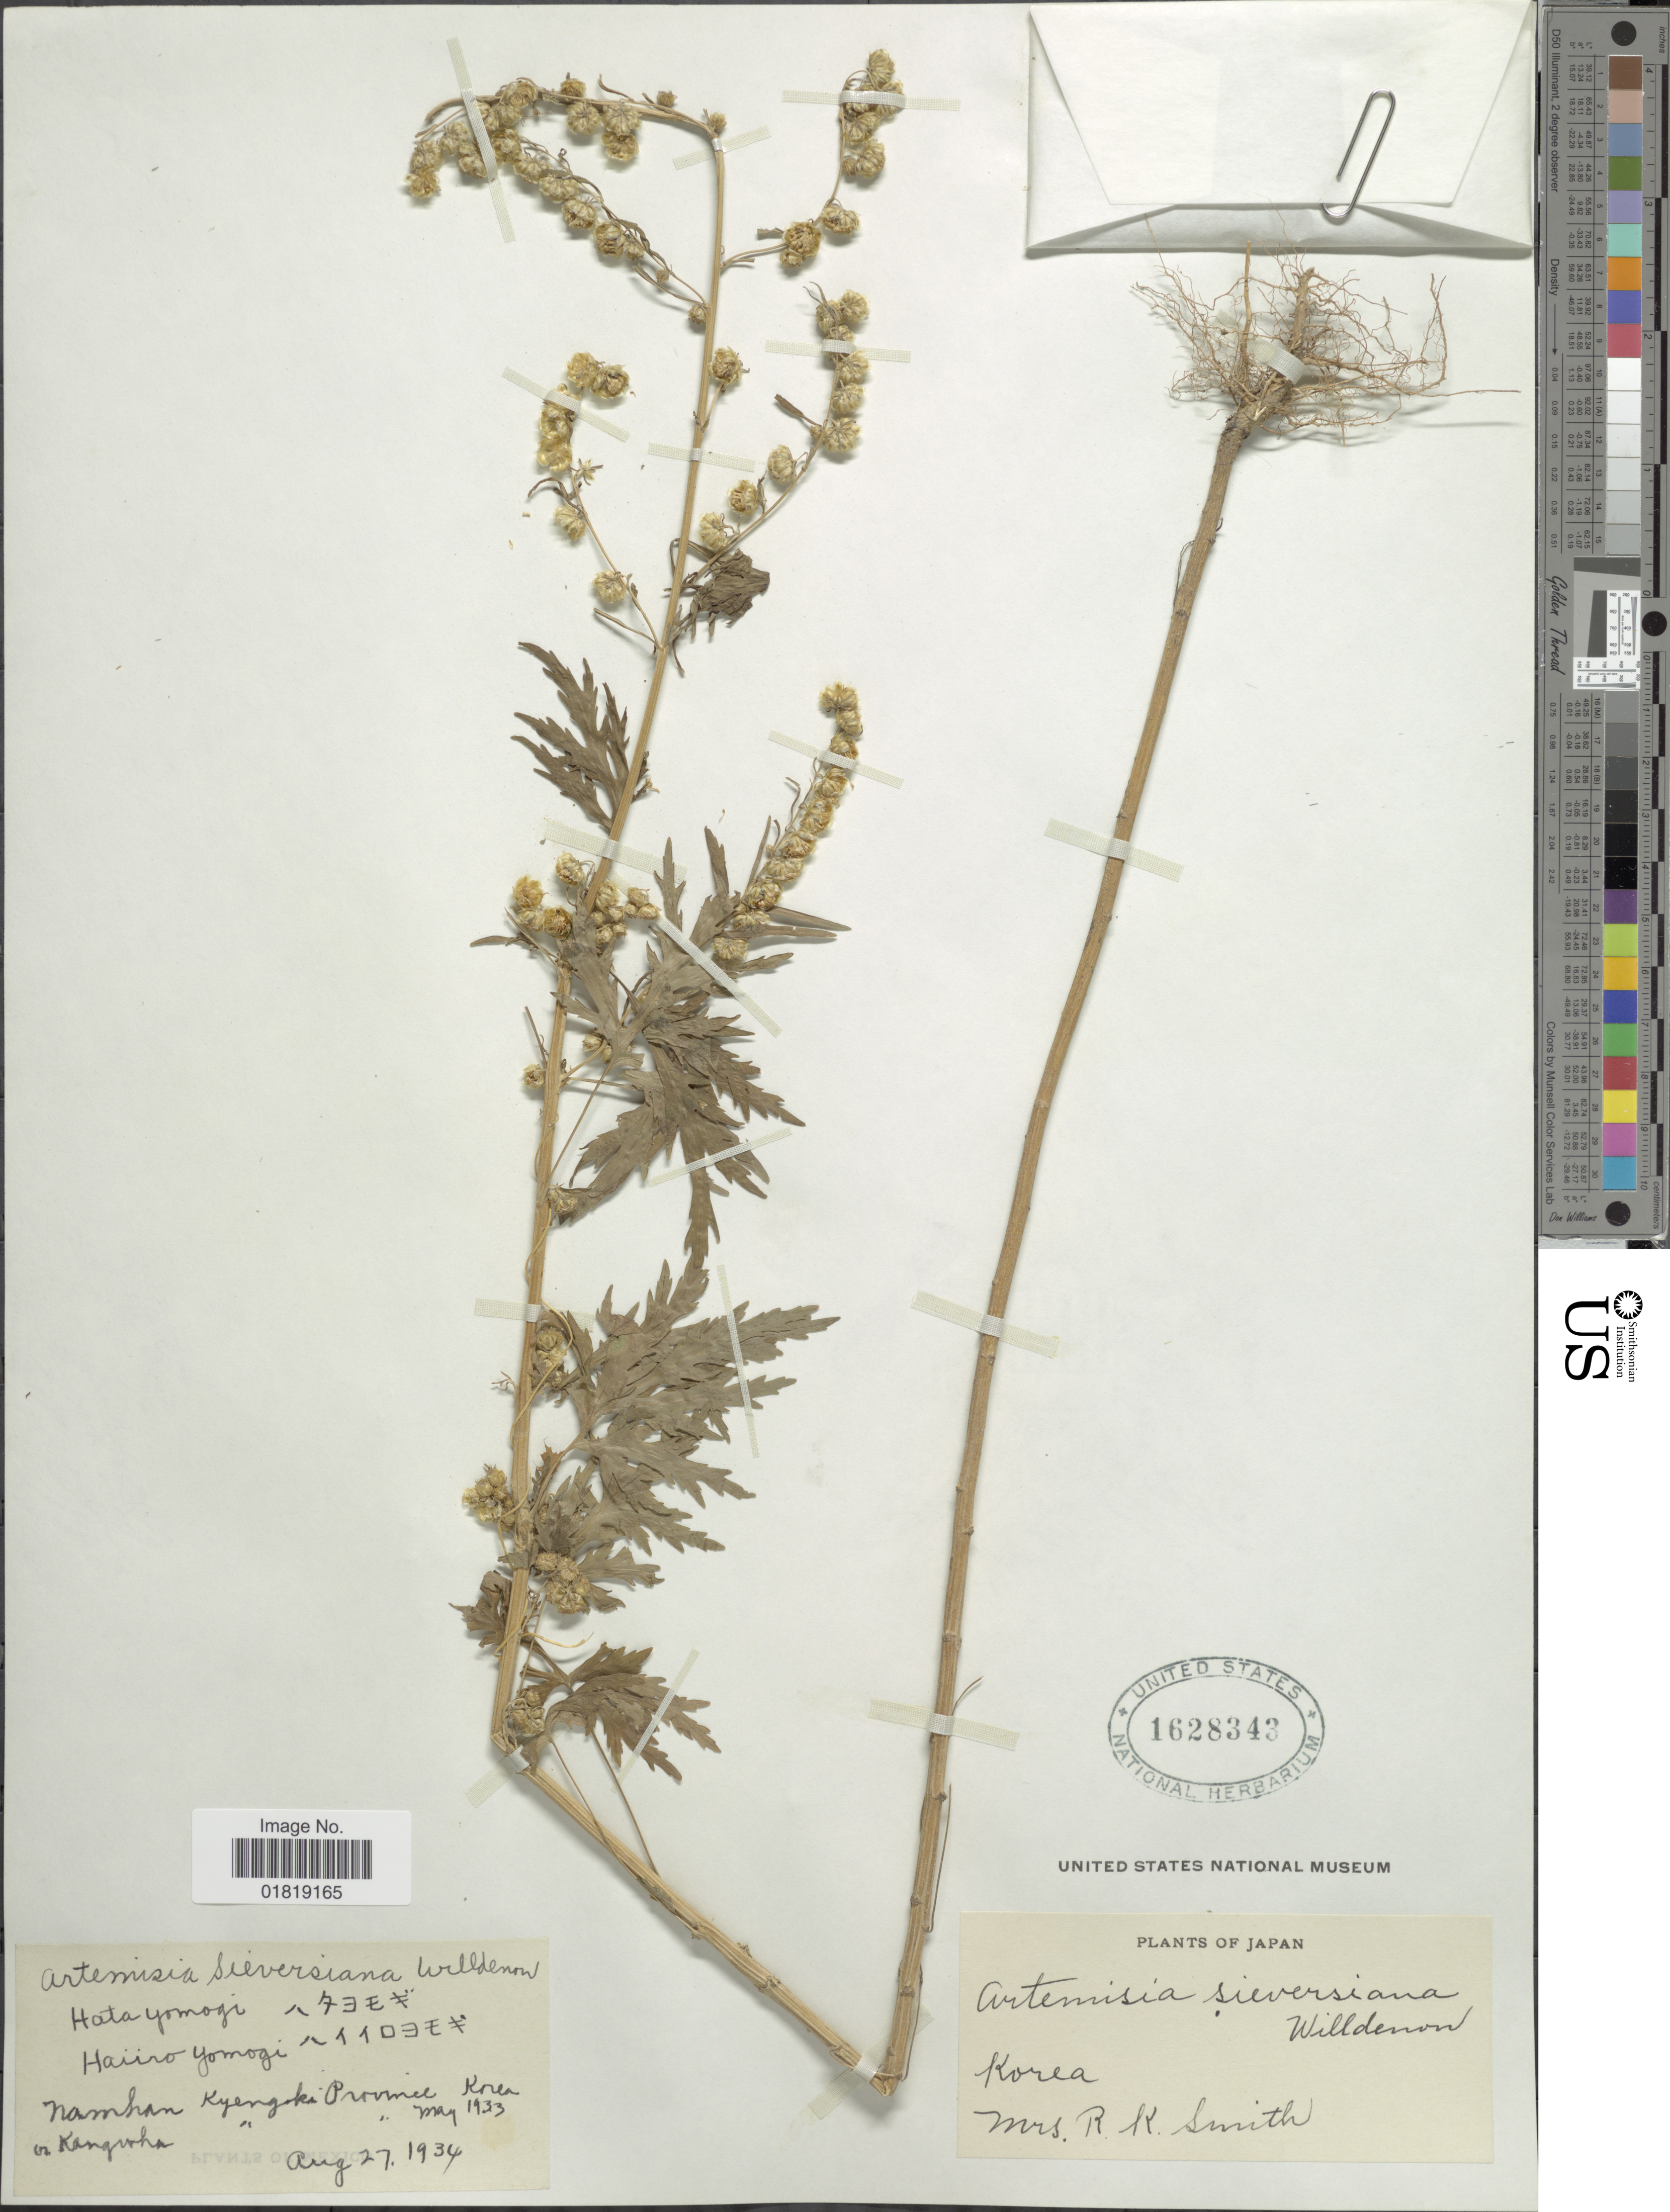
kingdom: Plantae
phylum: Tracheophyta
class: Magnoliopsida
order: Asterales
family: Asteraceae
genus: Artemisia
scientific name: Artemisia sieversiana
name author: Willd.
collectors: Mrs. R. K. Smith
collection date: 1934-08-27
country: South Korea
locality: Namhan Kyengki Province.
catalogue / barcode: US 1628343